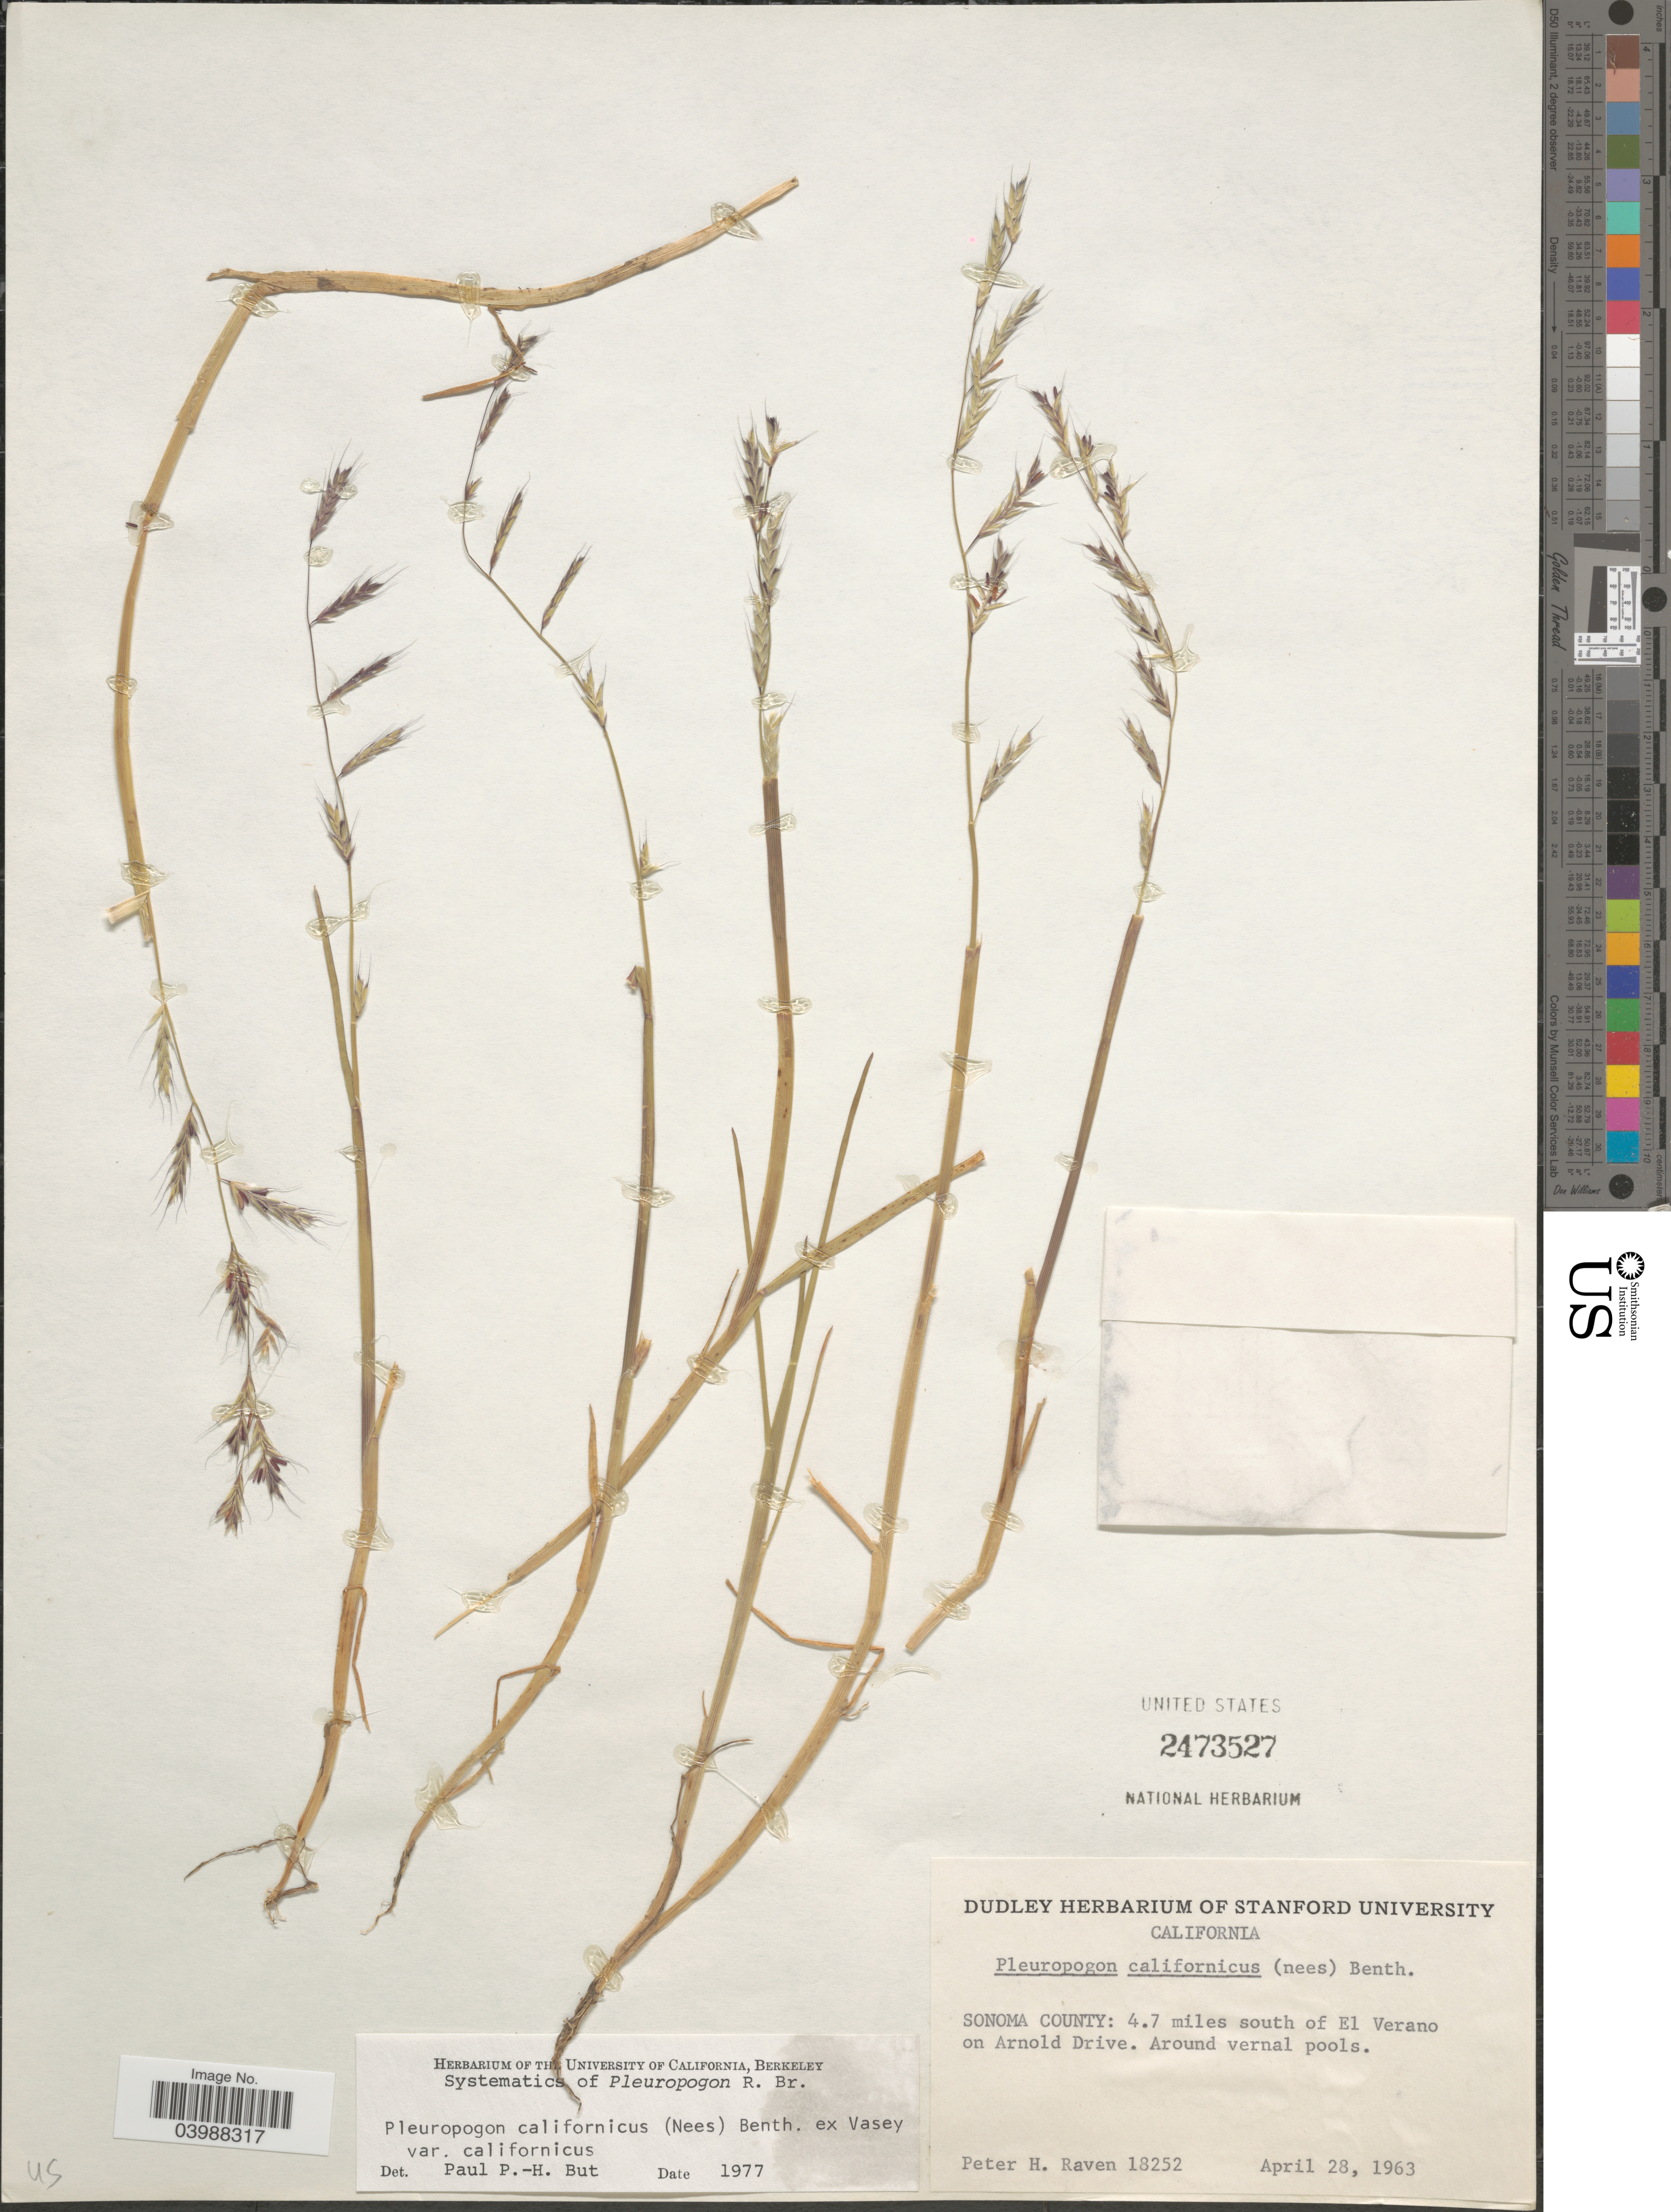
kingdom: Plantae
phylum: Tracheophyta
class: Liliopsida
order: Poales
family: Poaceae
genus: Pleuropogon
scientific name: Pleuropogon californicus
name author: (Nees) Benth. ex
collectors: P. Raven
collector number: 18252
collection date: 1963-04-28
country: United States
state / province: California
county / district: Sonoma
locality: Sonoma County: 4.7 miles south of El Verano on Arnold Drive.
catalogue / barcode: US 2473527